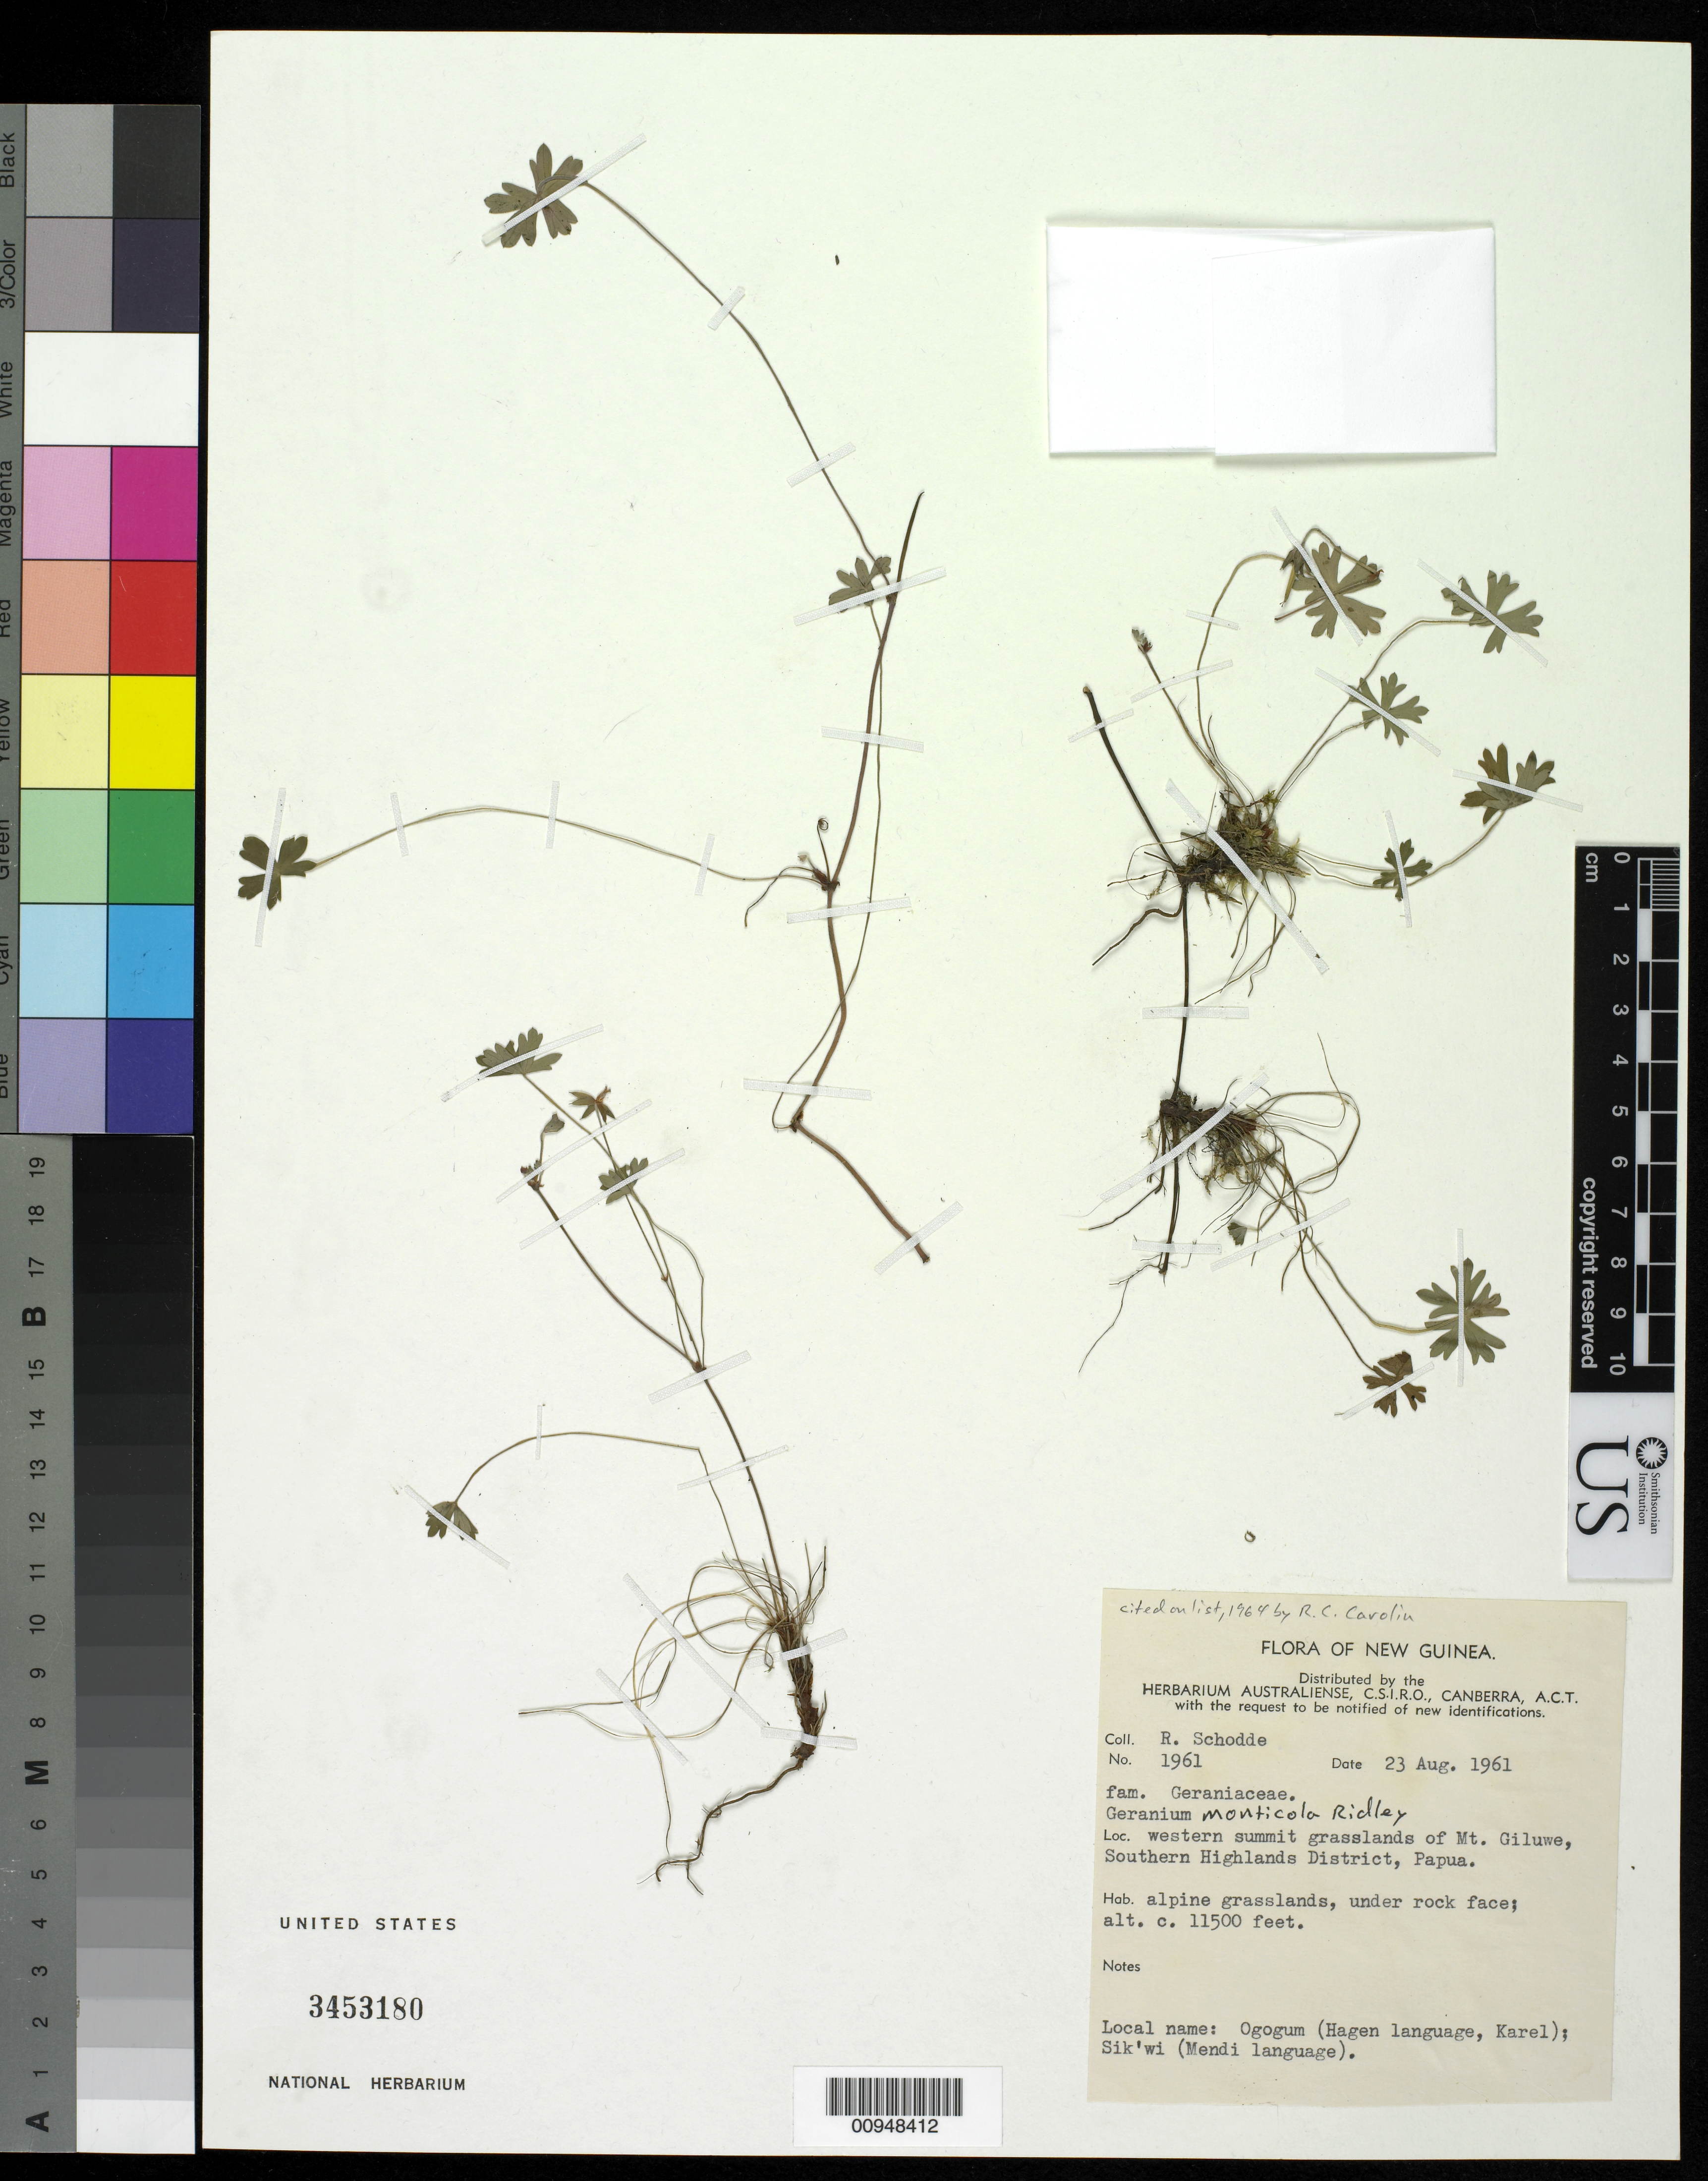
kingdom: Plantae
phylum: Tracheophyta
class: Magnoliopsida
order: Geraniales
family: Geraniaceae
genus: Geranium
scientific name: Geranium monticola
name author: Ridl.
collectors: R. Schodde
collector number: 1961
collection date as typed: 23 Aug 1961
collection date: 1961-08-23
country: Papua New Guinea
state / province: Southern Highlands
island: New Guinea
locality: Western summit grasslands of Mt. Giluwe.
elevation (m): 3505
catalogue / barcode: US 3453180